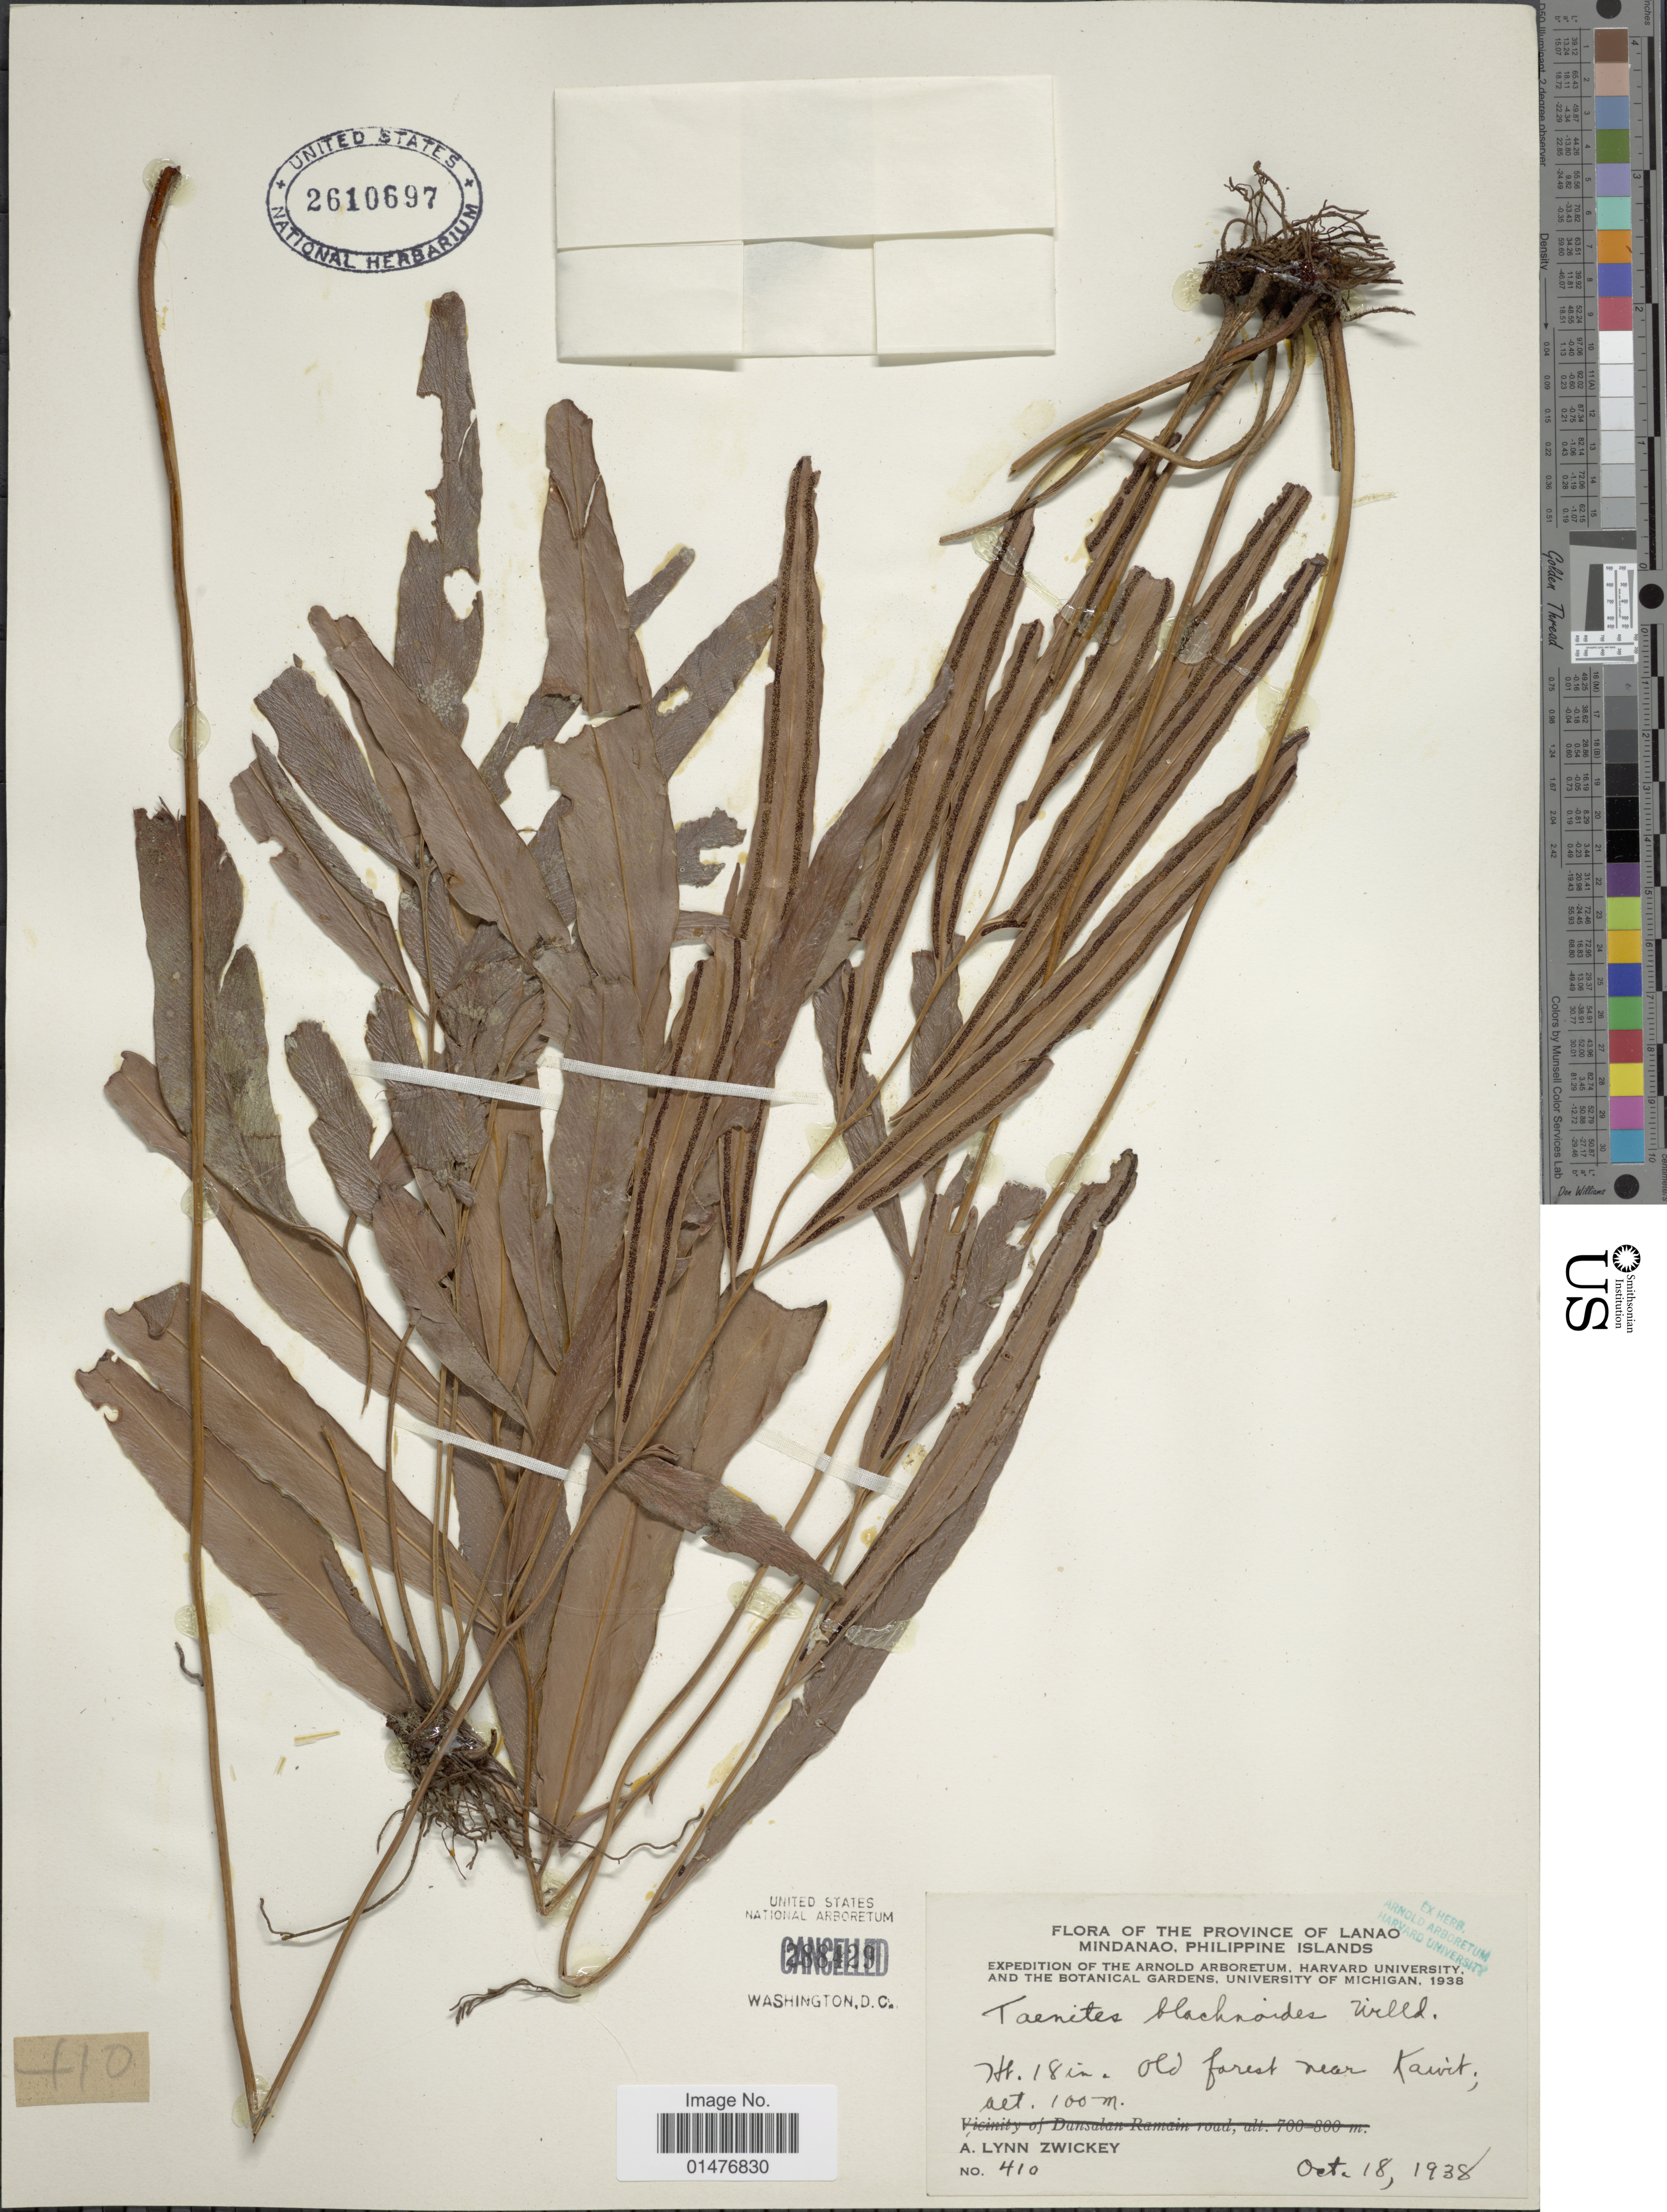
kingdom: Plantae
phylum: Tracheophyta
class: Polypodiopsida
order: Polypodiales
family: Pteridaceae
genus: Taenitis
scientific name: Taenitis blechnoides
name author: (Willd.) Sw.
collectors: A. Zwickey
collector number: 410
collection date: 1938-10-18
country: Philippines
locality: Province of Lanao, Mindanao, Philippine Islands, old forest near Kaivit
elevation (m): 100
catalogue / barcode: US 2610697